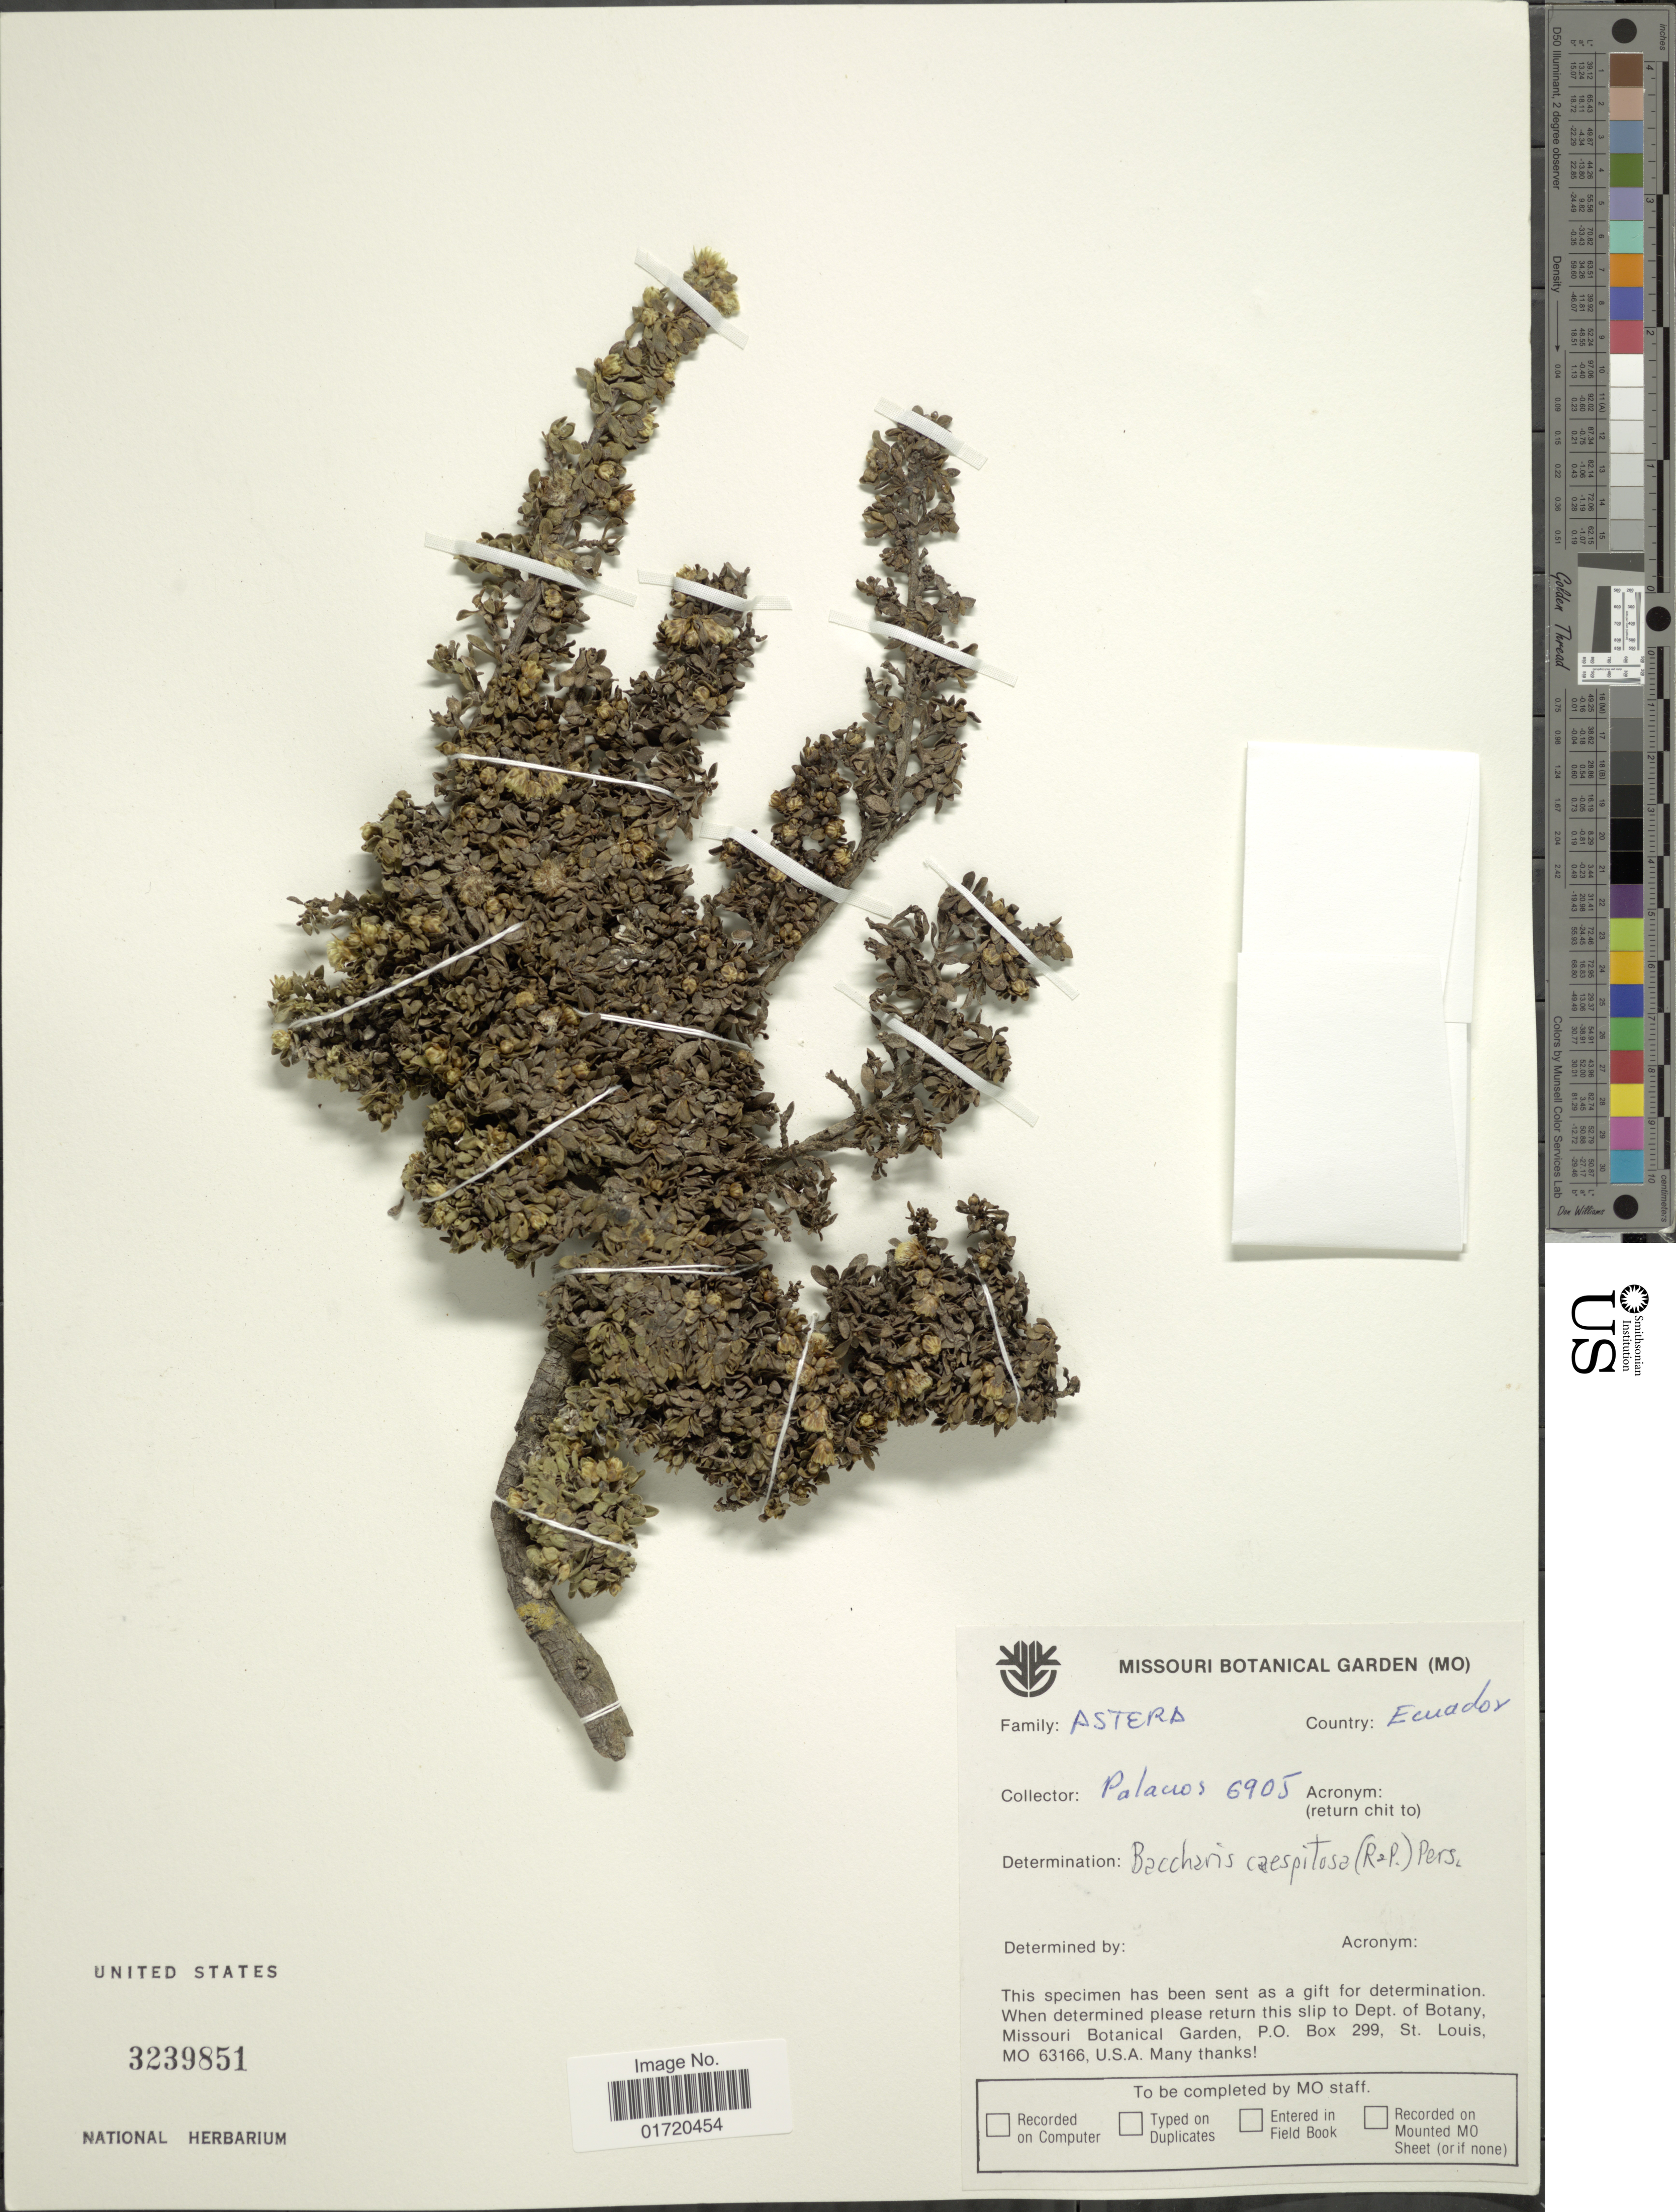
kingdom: Plantae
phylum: Tracheophyta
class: Magnoliopsida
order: Asterales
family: Asteraceae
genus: Baccharis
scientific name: Baccharis caespitosa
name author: (Ruiz & Pav.) Pers.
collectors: Palacios, --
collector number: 6905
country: Ecuador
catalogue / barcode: US 3239851